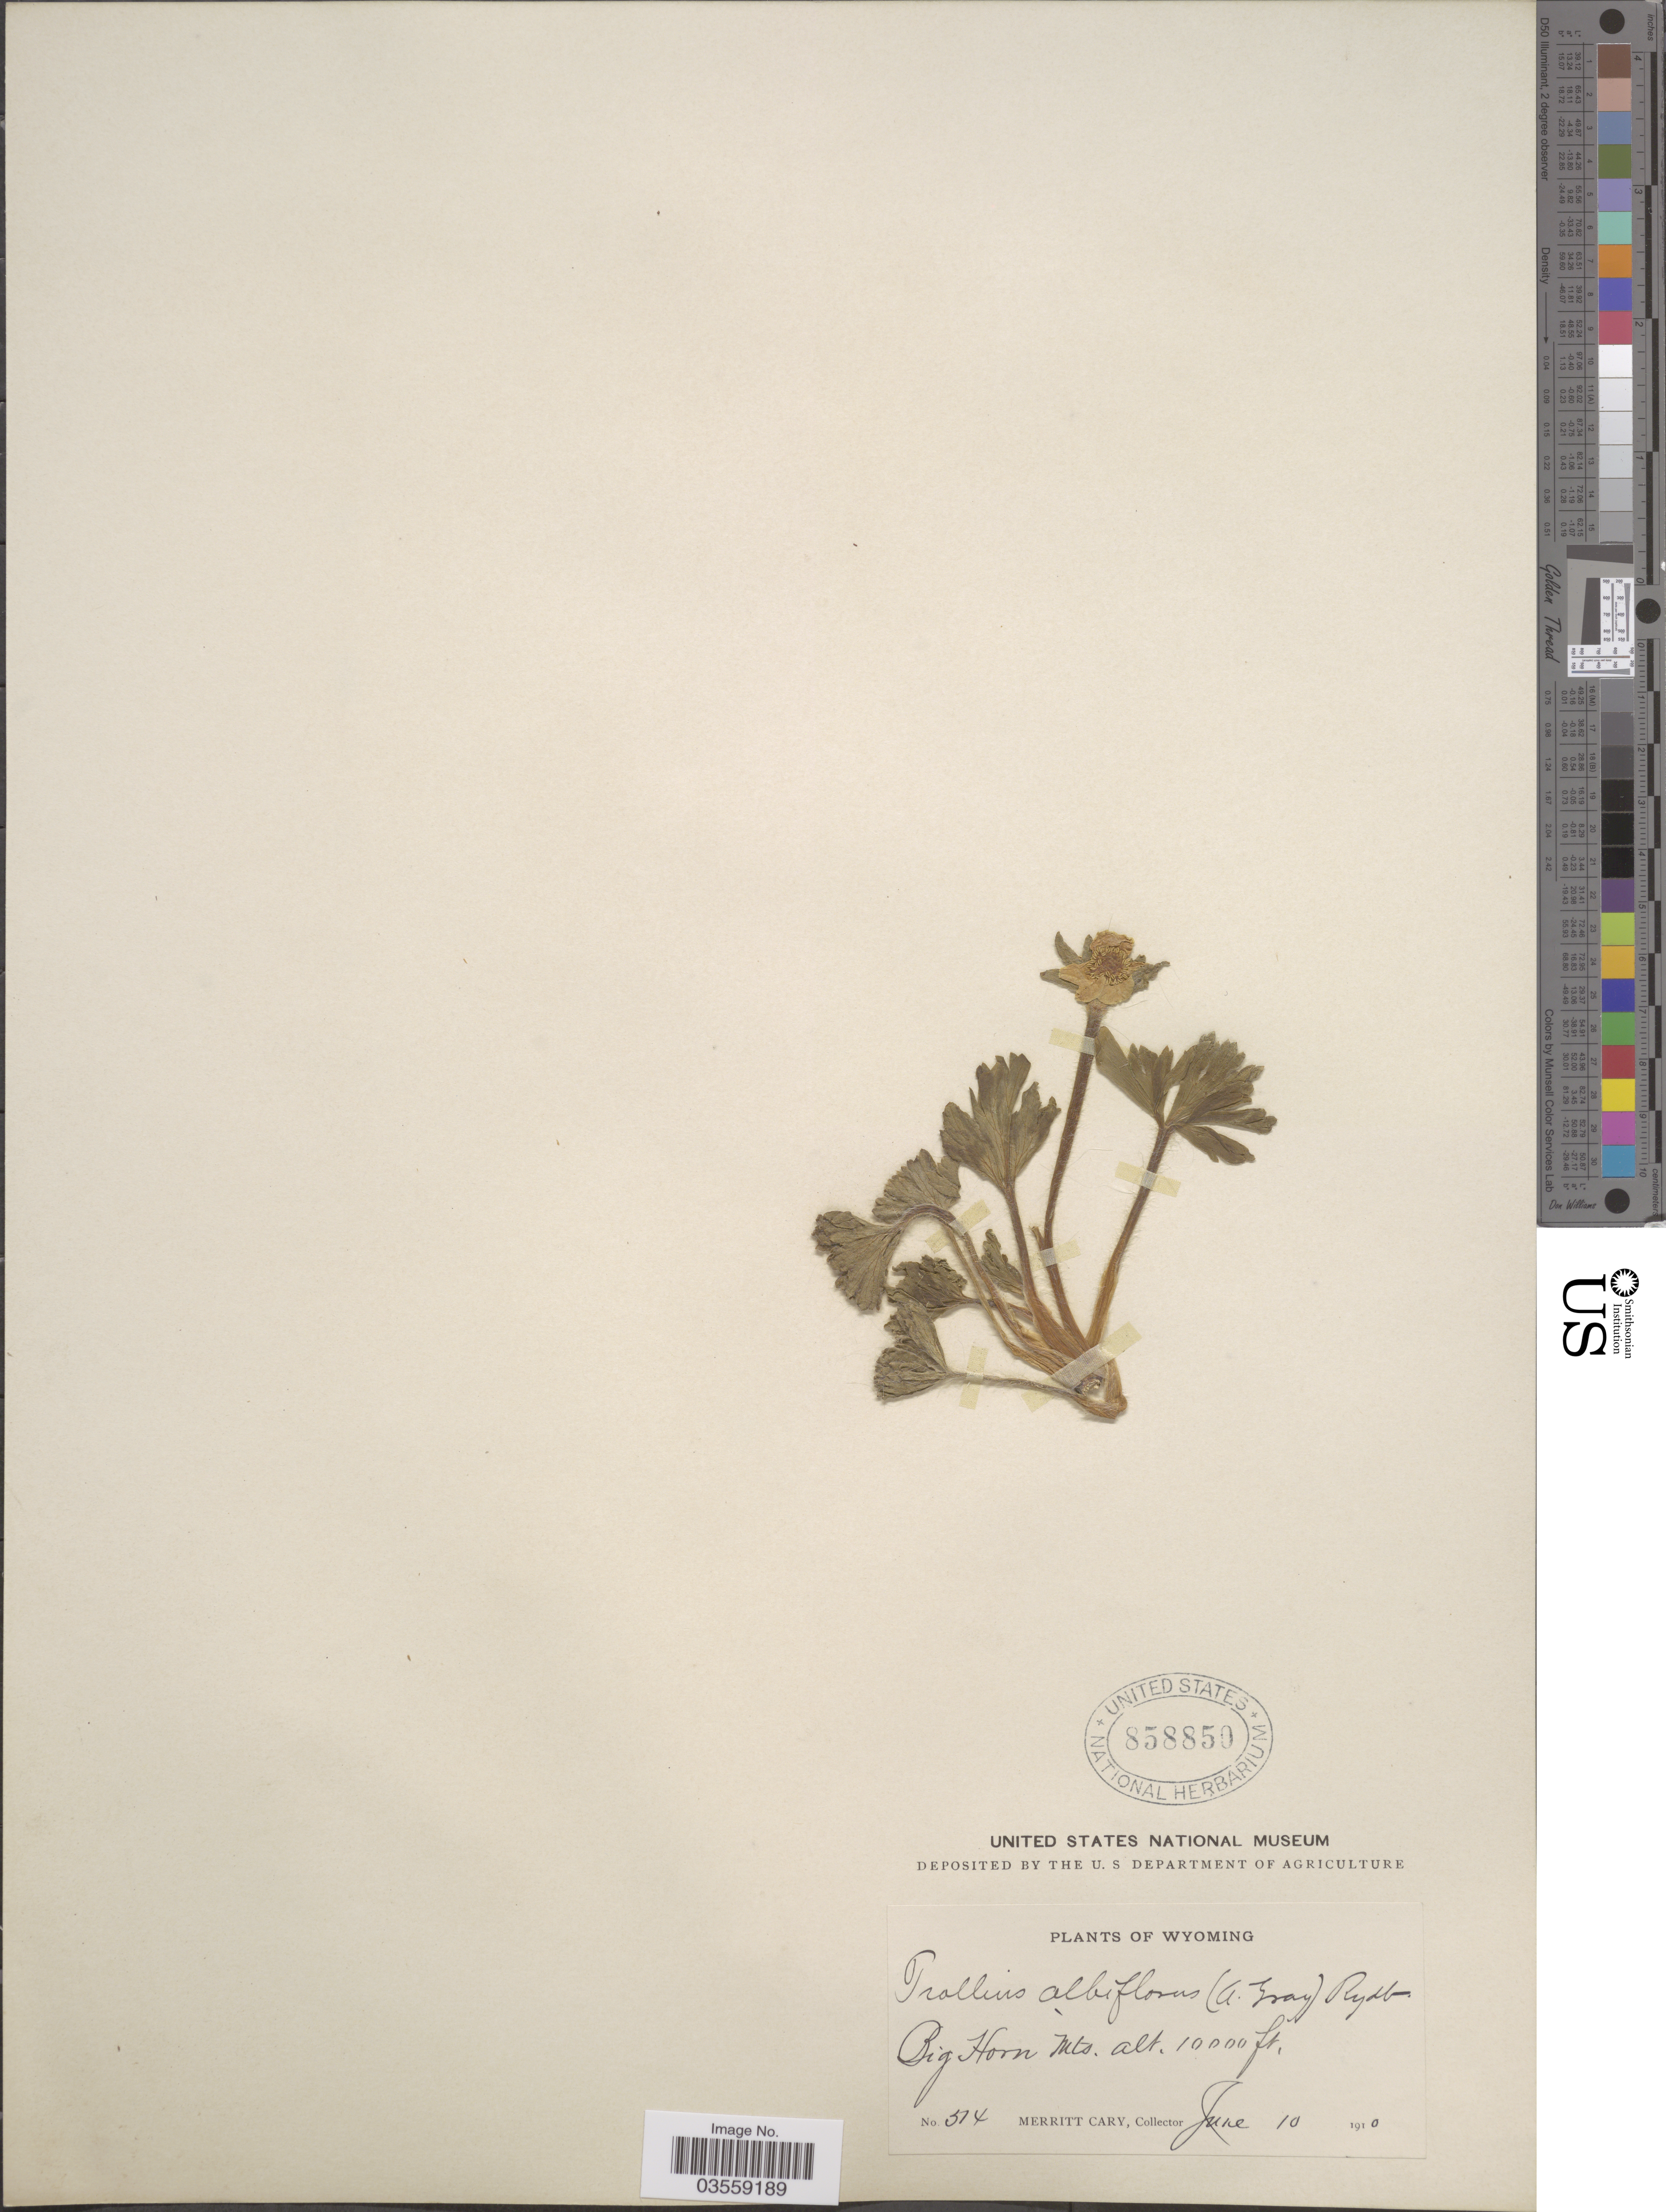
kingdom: Plantae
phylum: Tracheophyta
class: Magnoliopsida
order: Ranunculales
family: Ranunculaceae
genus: Trollius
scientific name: Trollius laxus var. albiflorus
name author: A. Gray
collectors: M. Cary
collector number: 514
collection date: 1910-06-10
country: United States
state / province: Wyoming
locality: Big Horn Mts.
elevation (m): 3048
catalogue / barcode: US 858850